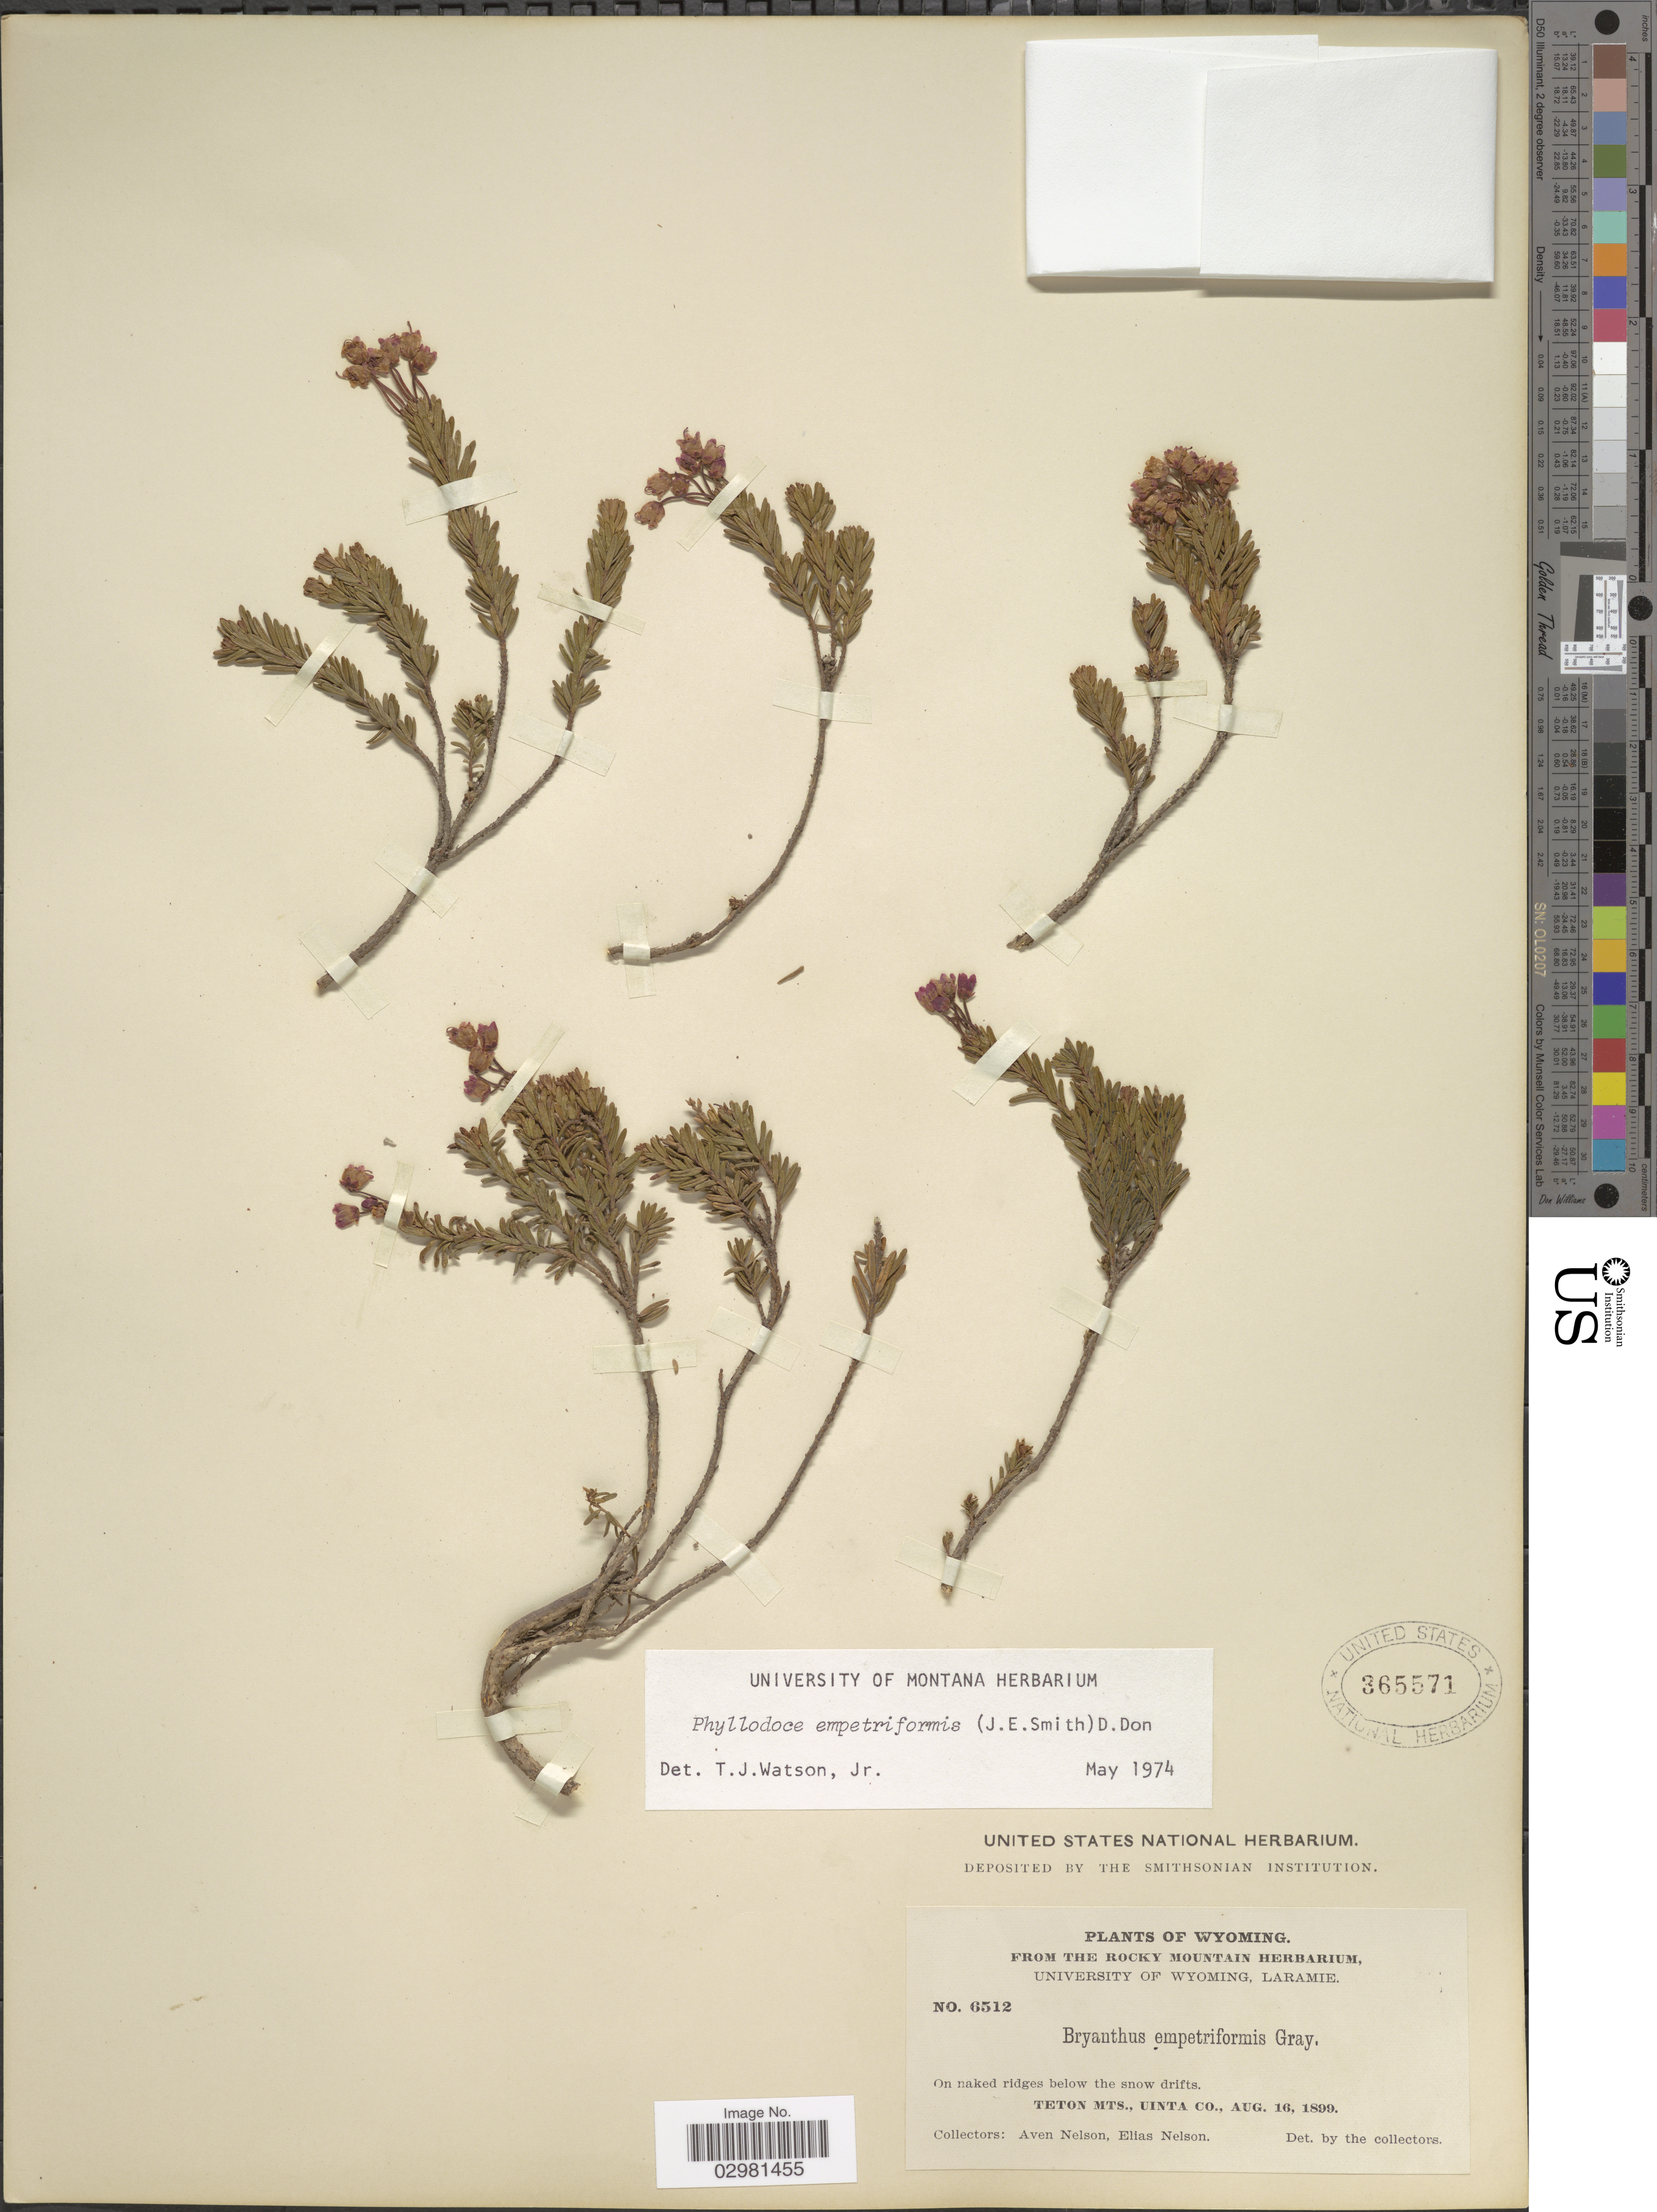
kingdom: Plantae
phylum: Tracheophyta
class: Magnoliopsida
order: Ericales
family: Ericaceae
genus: Phyllodoce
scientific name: Phyllodoce empetiformis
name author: (Small) D. Don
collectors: A. Nelson & E. Nelson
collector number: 6512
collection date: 1899-08-16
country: United States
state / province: Wyoming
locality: On naked ridges below the snow drifts, Teton Mts., Uinta Co.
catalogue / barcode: US 365571